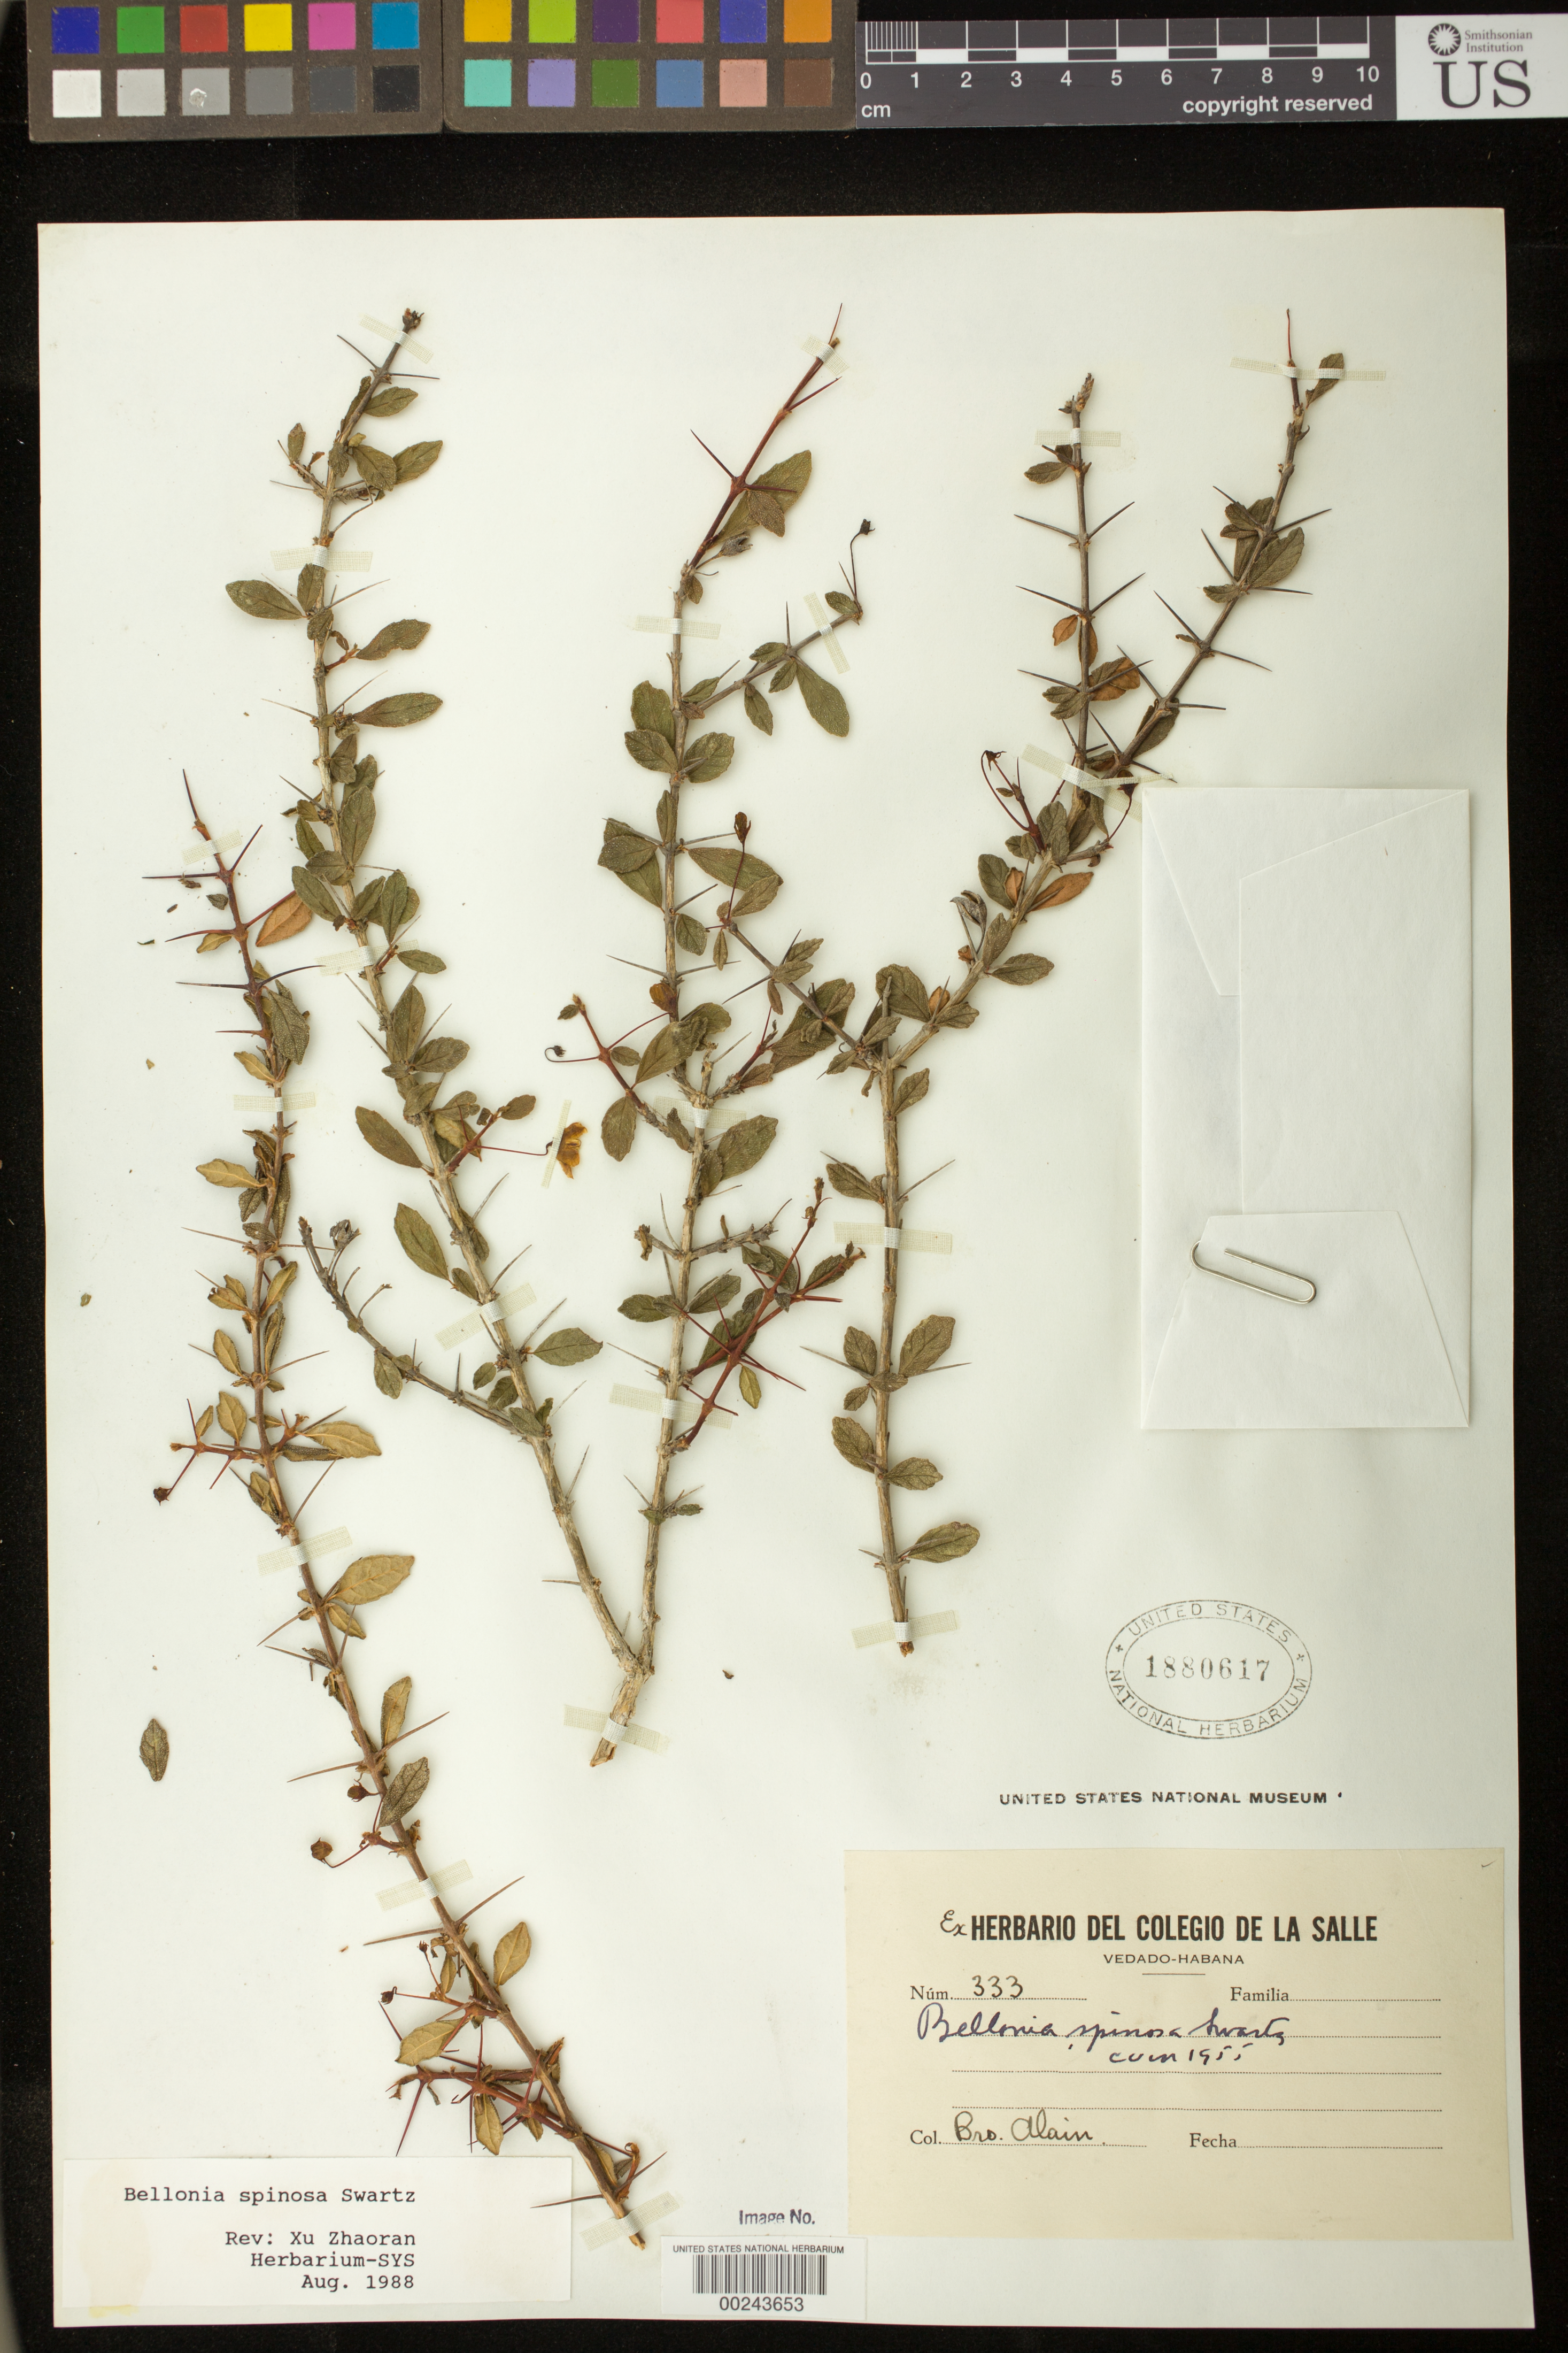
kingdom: Plantae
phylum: Tracheophyta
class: Magnoliopsida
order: Lamiales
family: Gesneriaceae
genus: Bellonia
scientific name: Bellonia spinosa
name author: Sw.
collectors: A. H. Liogier & C. V. Morton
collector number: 333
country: Cuba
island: Greater Antilles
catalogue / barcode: US 1880617